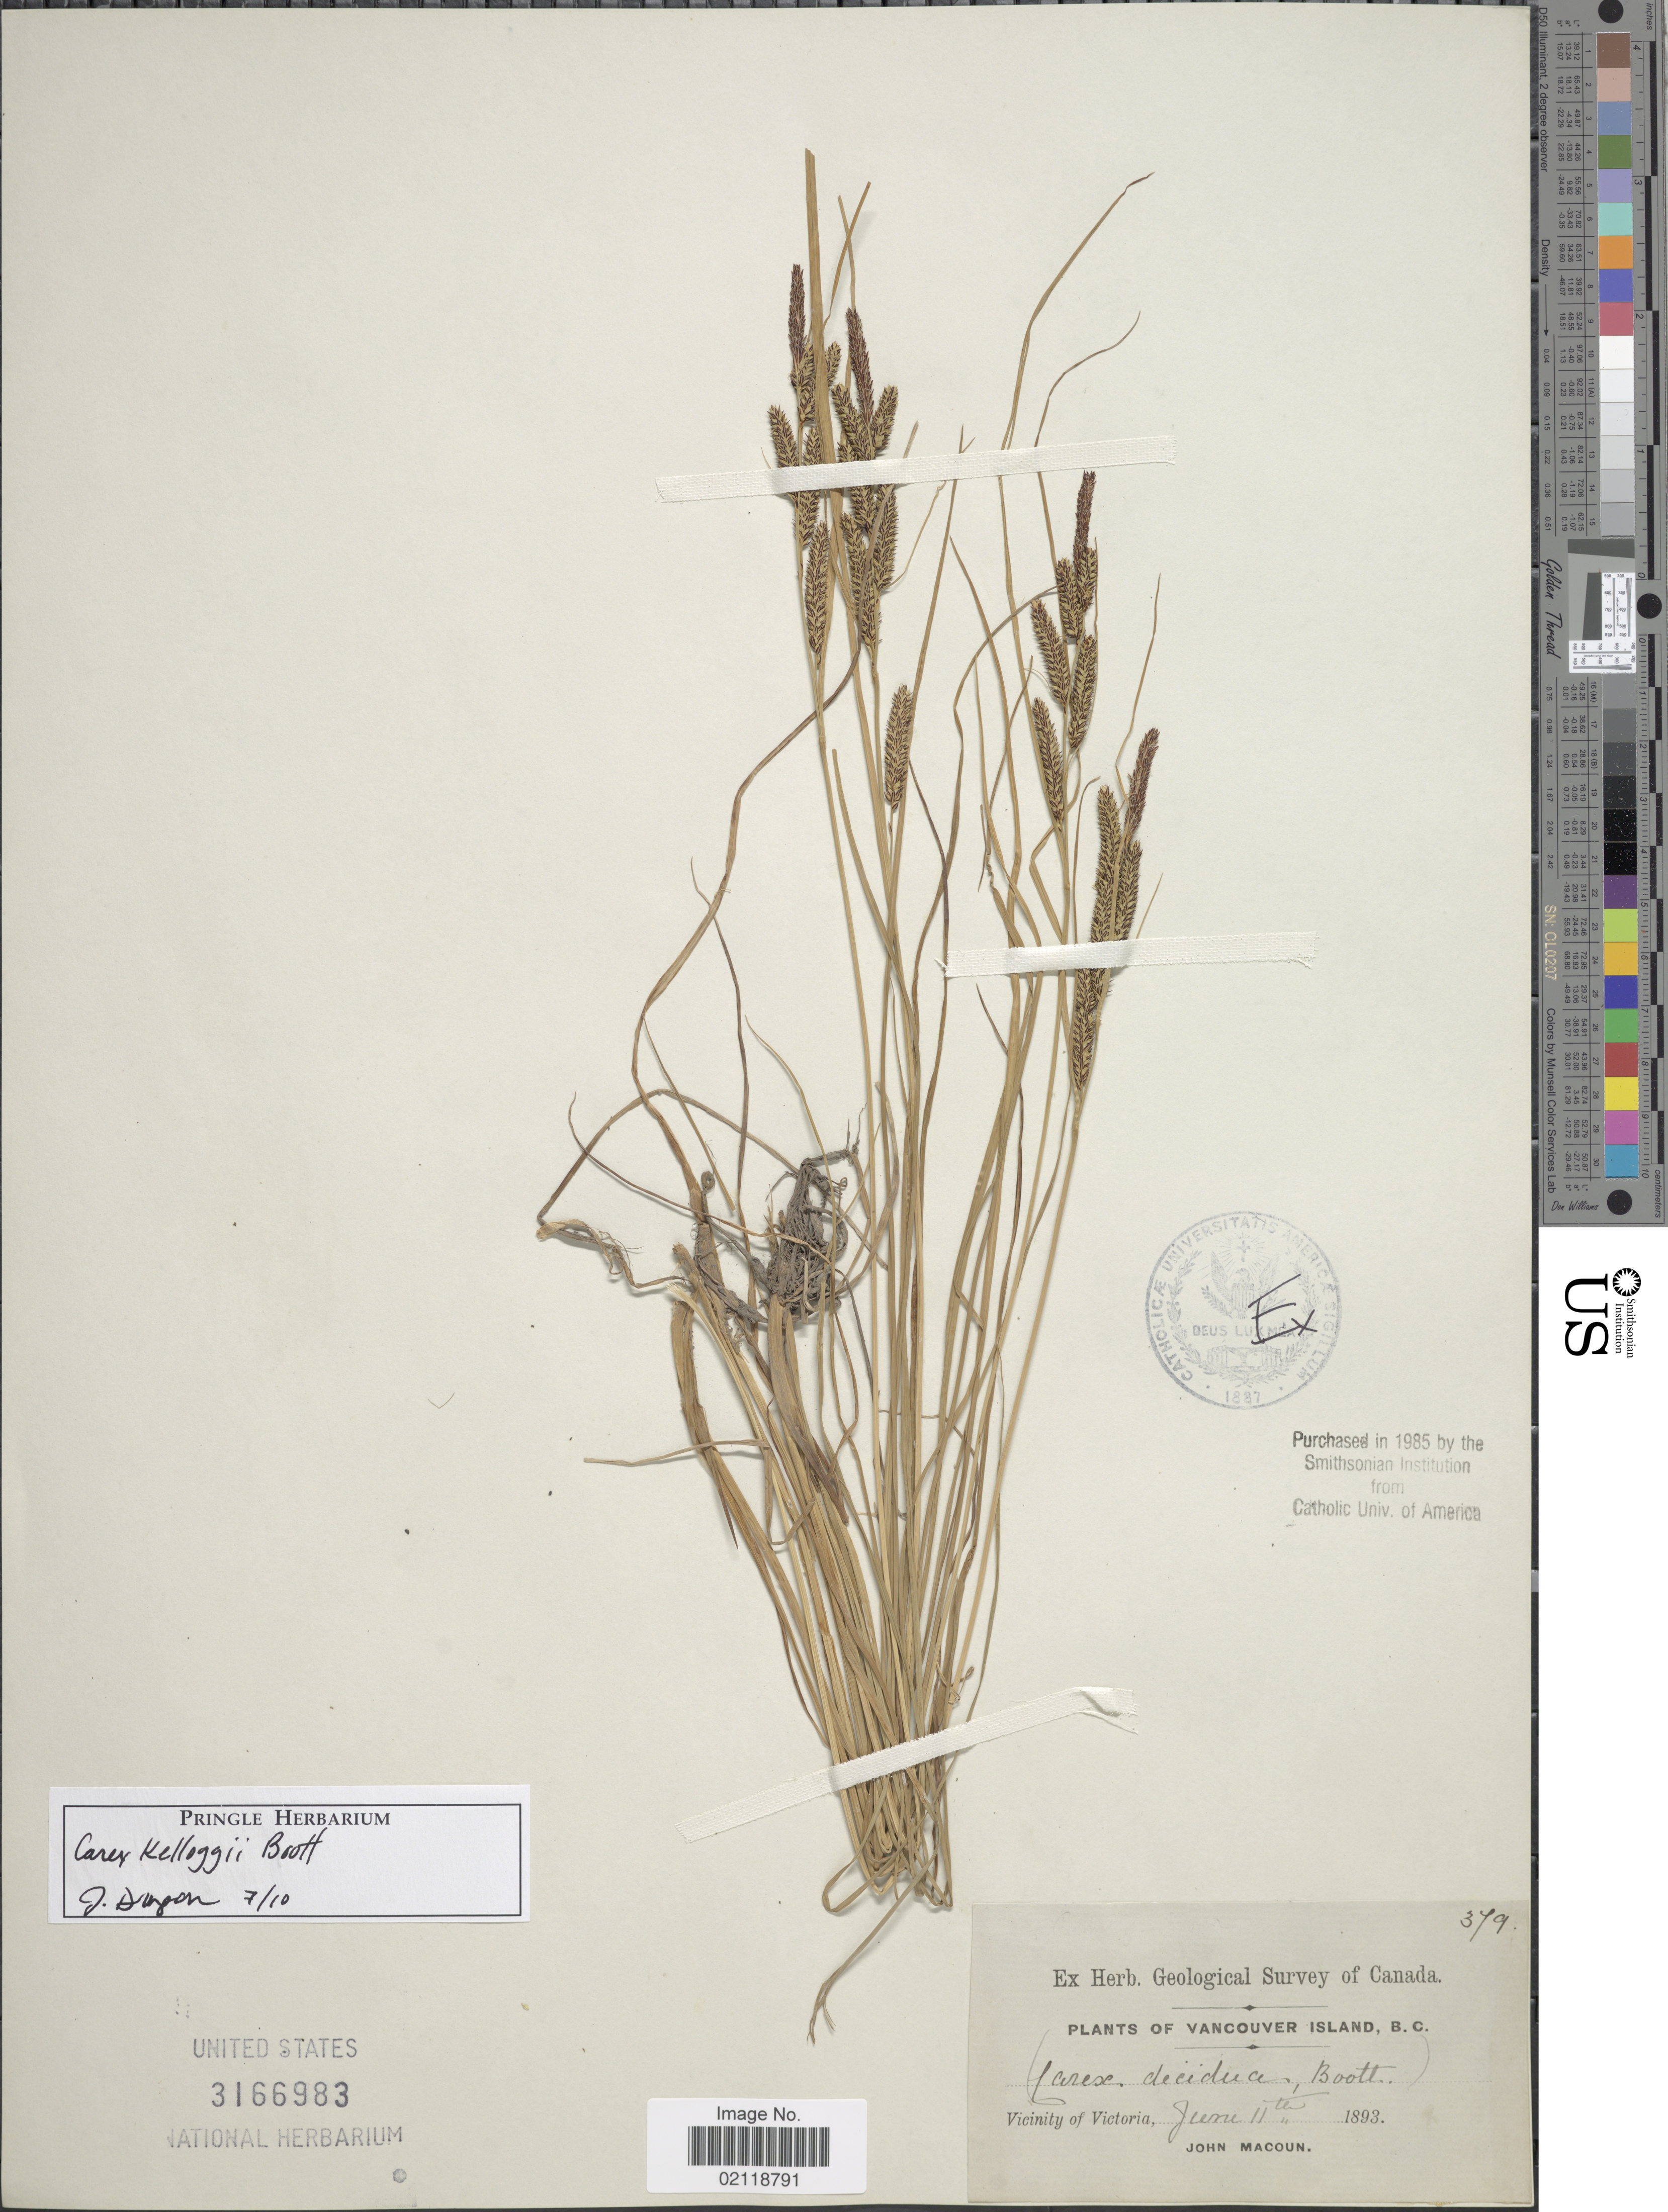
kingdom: Plantae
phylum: Tracheophyta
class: Liliopsida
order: Poales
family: Cyperaceae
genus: Carex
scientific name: Carex kelloggii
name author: W. Boott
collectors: J. Macoun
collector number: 379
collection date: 1893-06-11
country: Canada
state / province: British Columbia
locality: Vancouver Island, Vicinity of Victoria.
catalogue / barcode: US 3166983